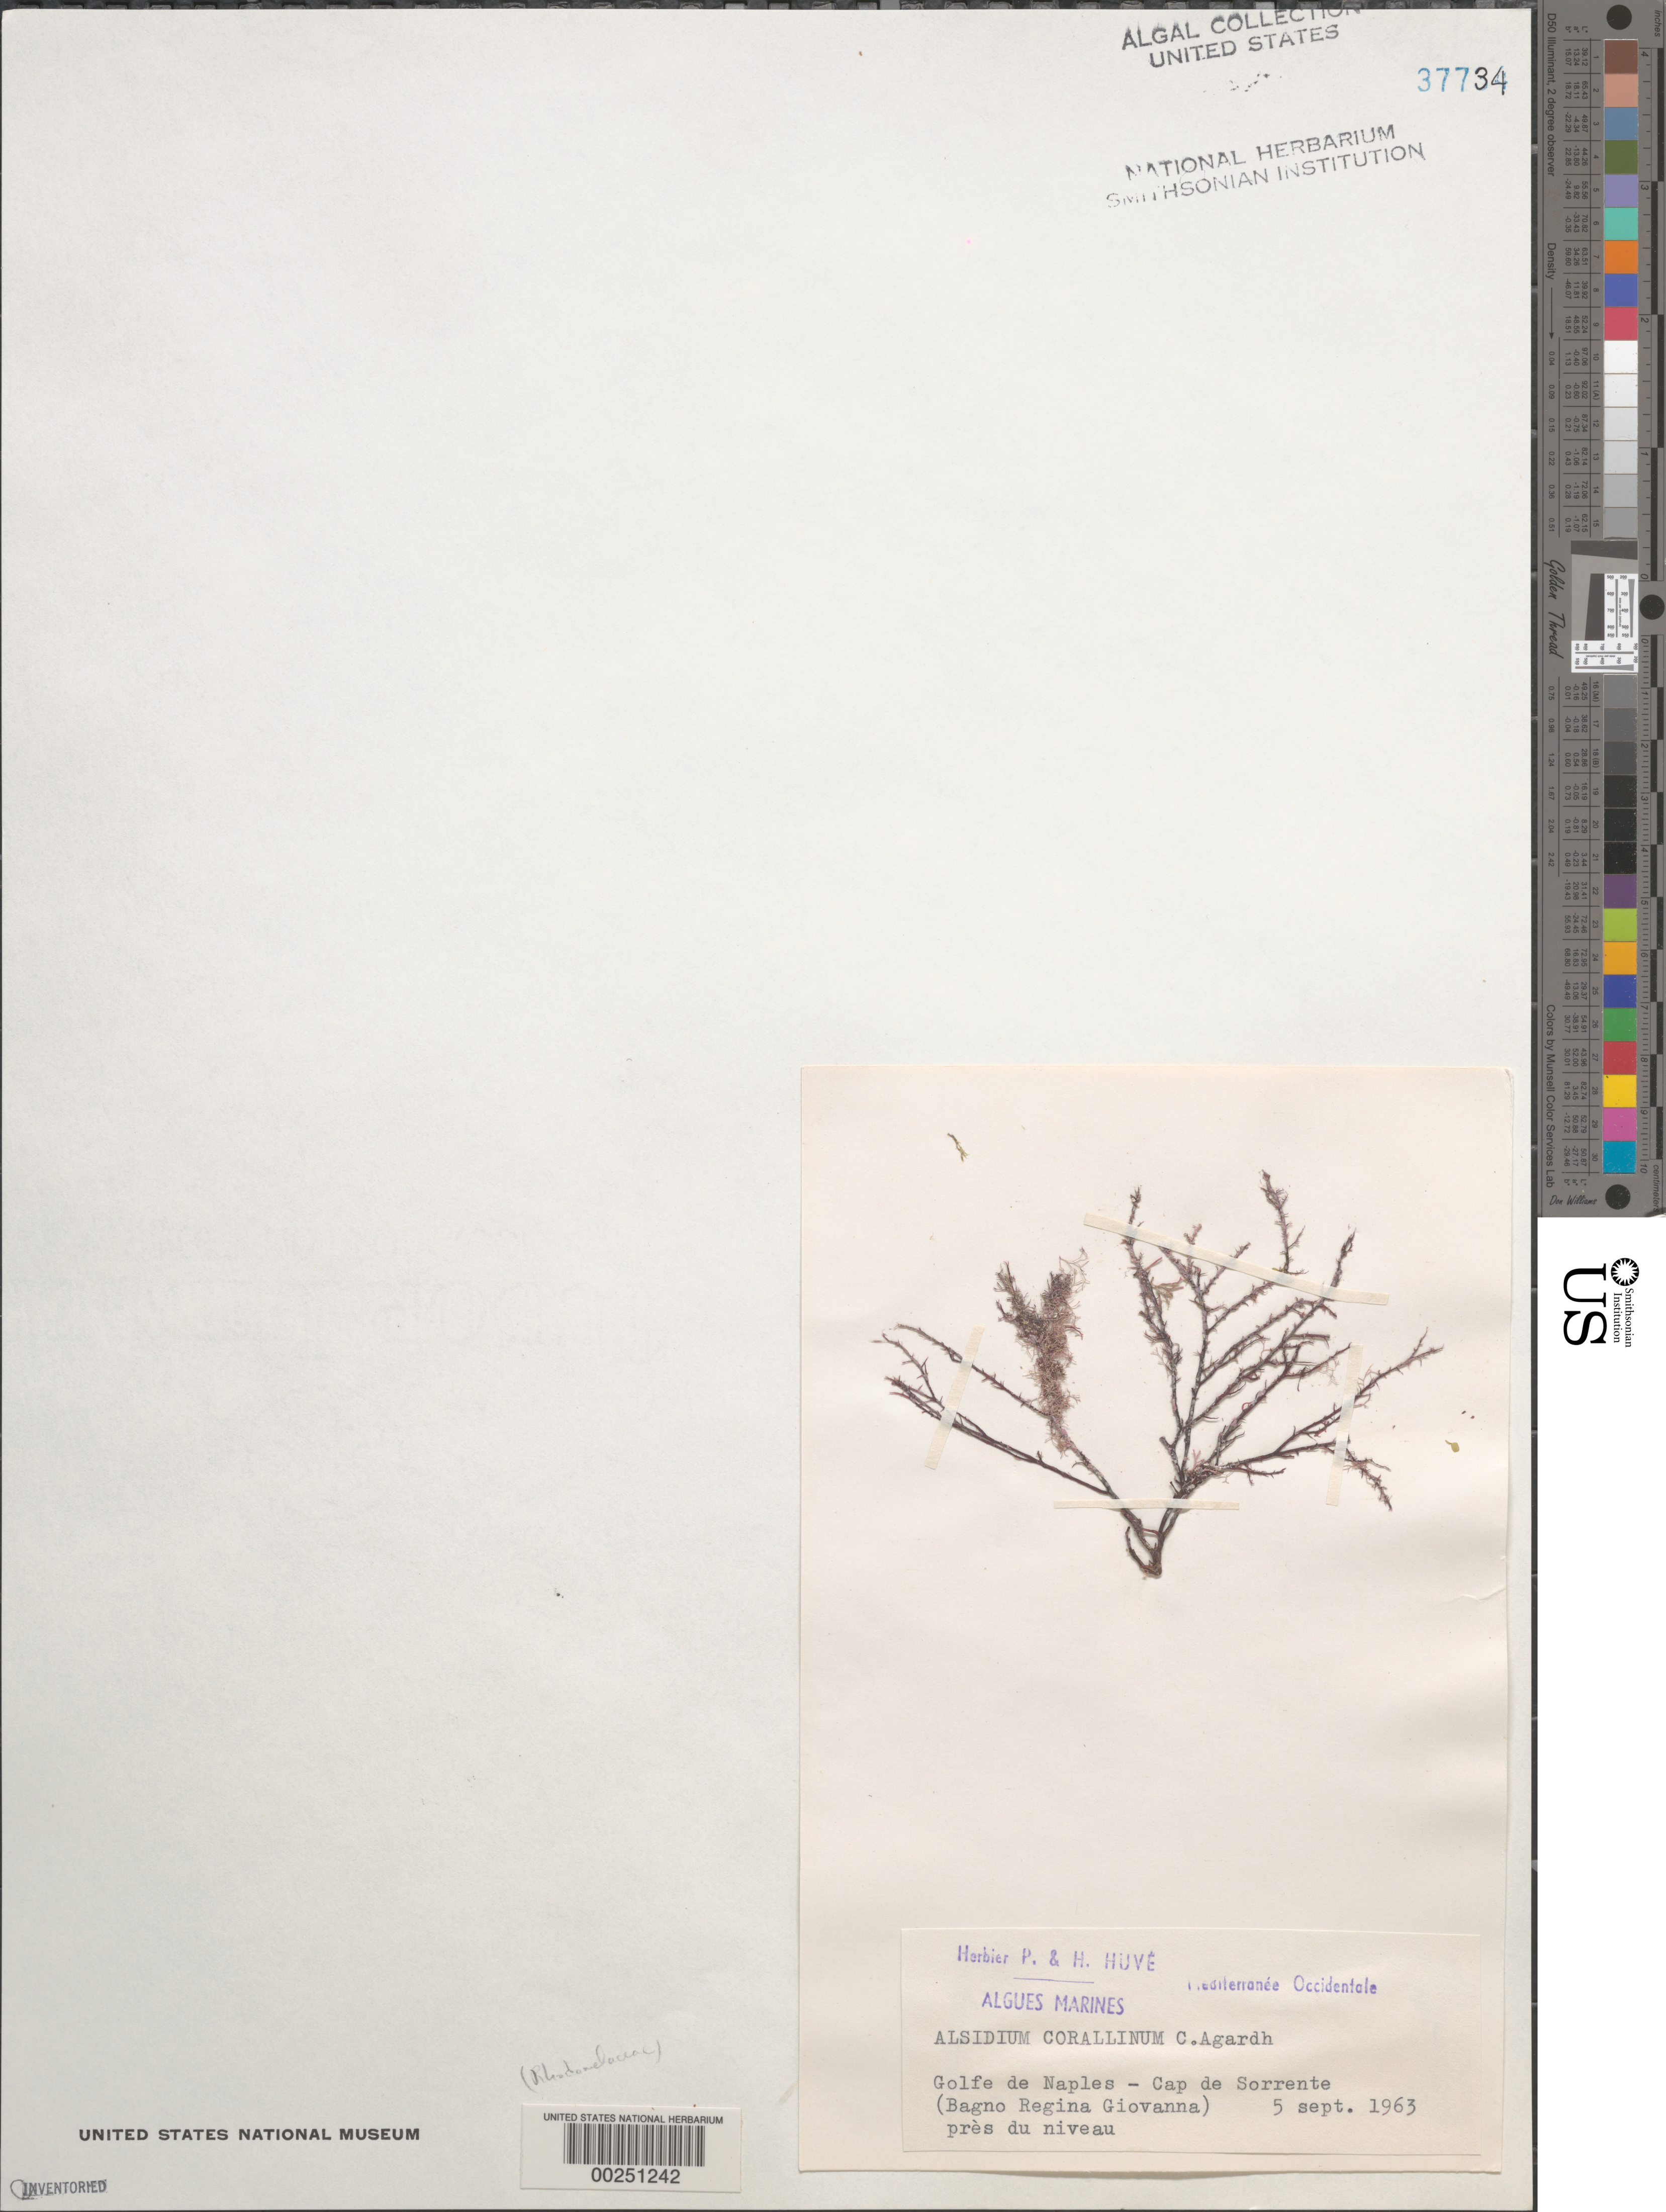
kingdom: Plantae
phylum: Rhodophyta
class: Florideophyceae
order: Ceramiales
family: Rhodomelaceae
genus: Alsidium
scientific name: Alsidium corallinum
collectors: P. Huve & H. Huve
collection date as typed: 05 Sep 1963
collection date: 1963-09-05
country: Italy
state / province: Campania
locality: Cape sorrento, bay of naples, bagno regina giovanna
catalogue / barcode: US 37734